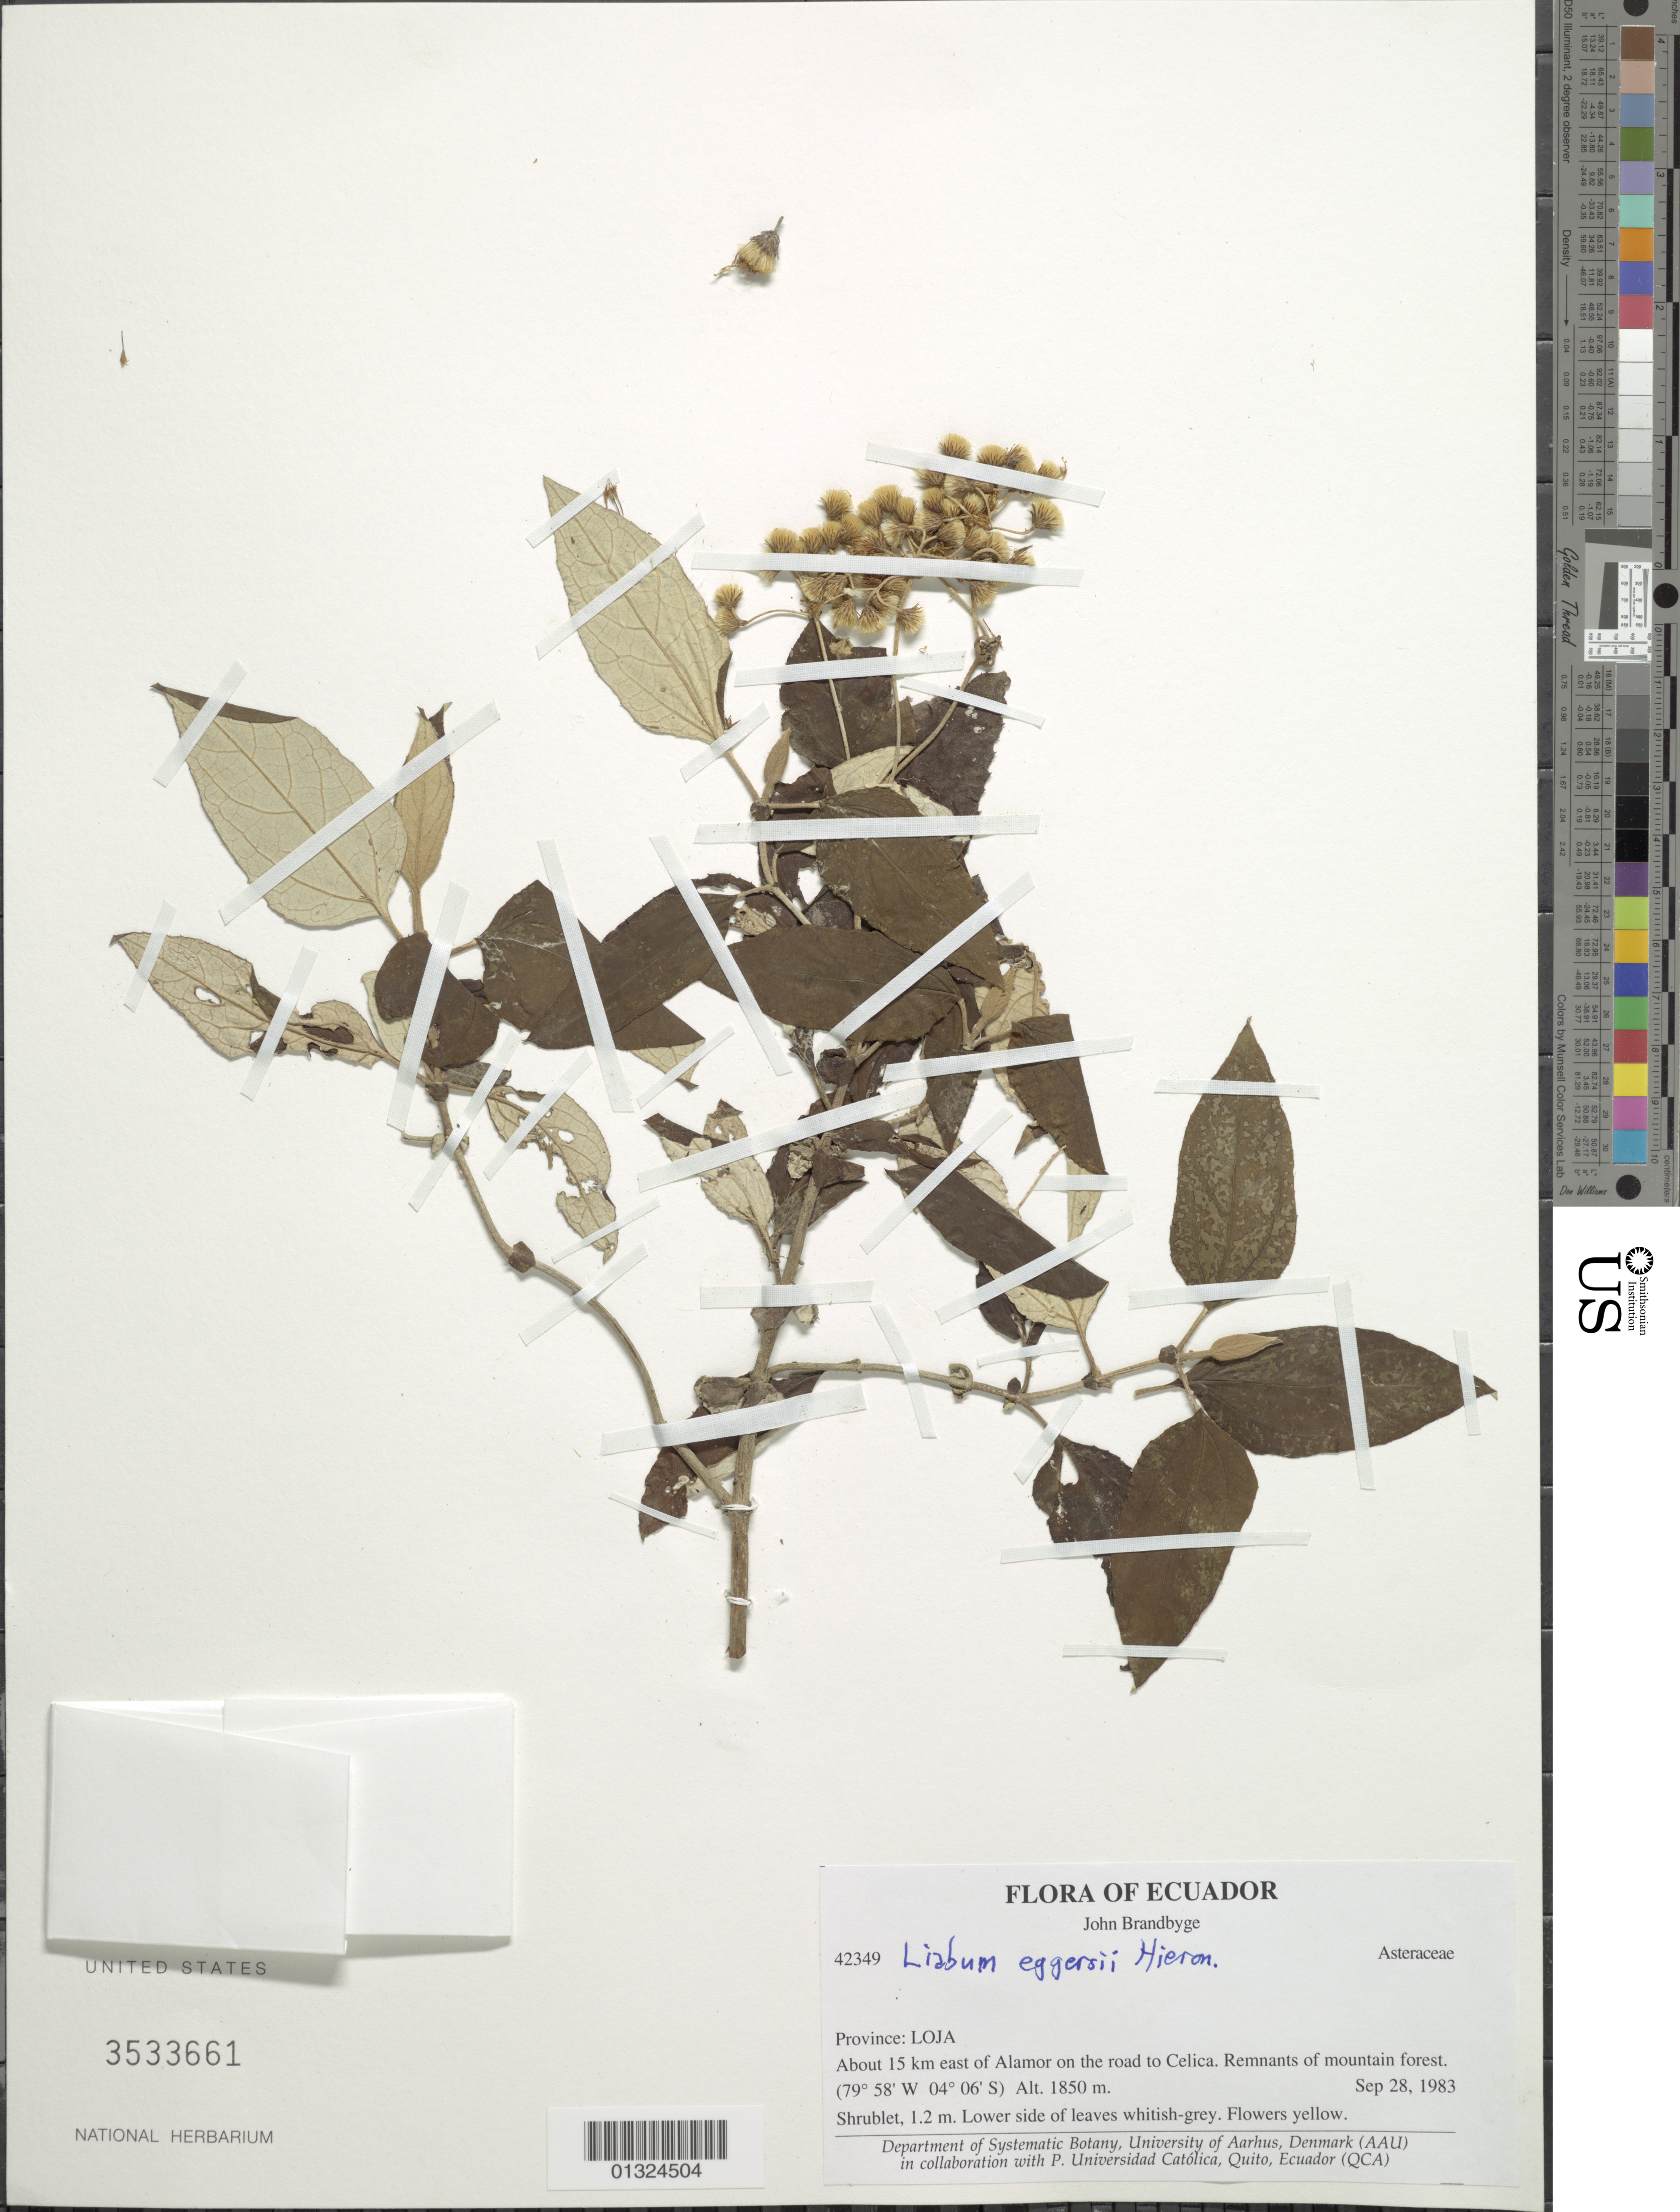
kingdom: Plantae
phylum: Tracheophyta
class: Magnoliopsida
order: Asterales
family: Asteraceae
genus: Liabum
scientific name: Liabum eggersii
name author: Hieron.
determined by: Robinson, H. E., (US), Smithsonian Institution - National Museum of Natural History (UNITED STATES)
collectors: J. Brandbyge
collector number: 42349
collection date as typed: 28 September 1983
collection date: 1983-09-28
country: Ecuador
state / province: Loja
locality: Ca. 15 km E of Alamor on the road to Celica.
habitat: Remnants of mountain forest.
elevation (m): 1850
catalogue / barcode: US 3533661